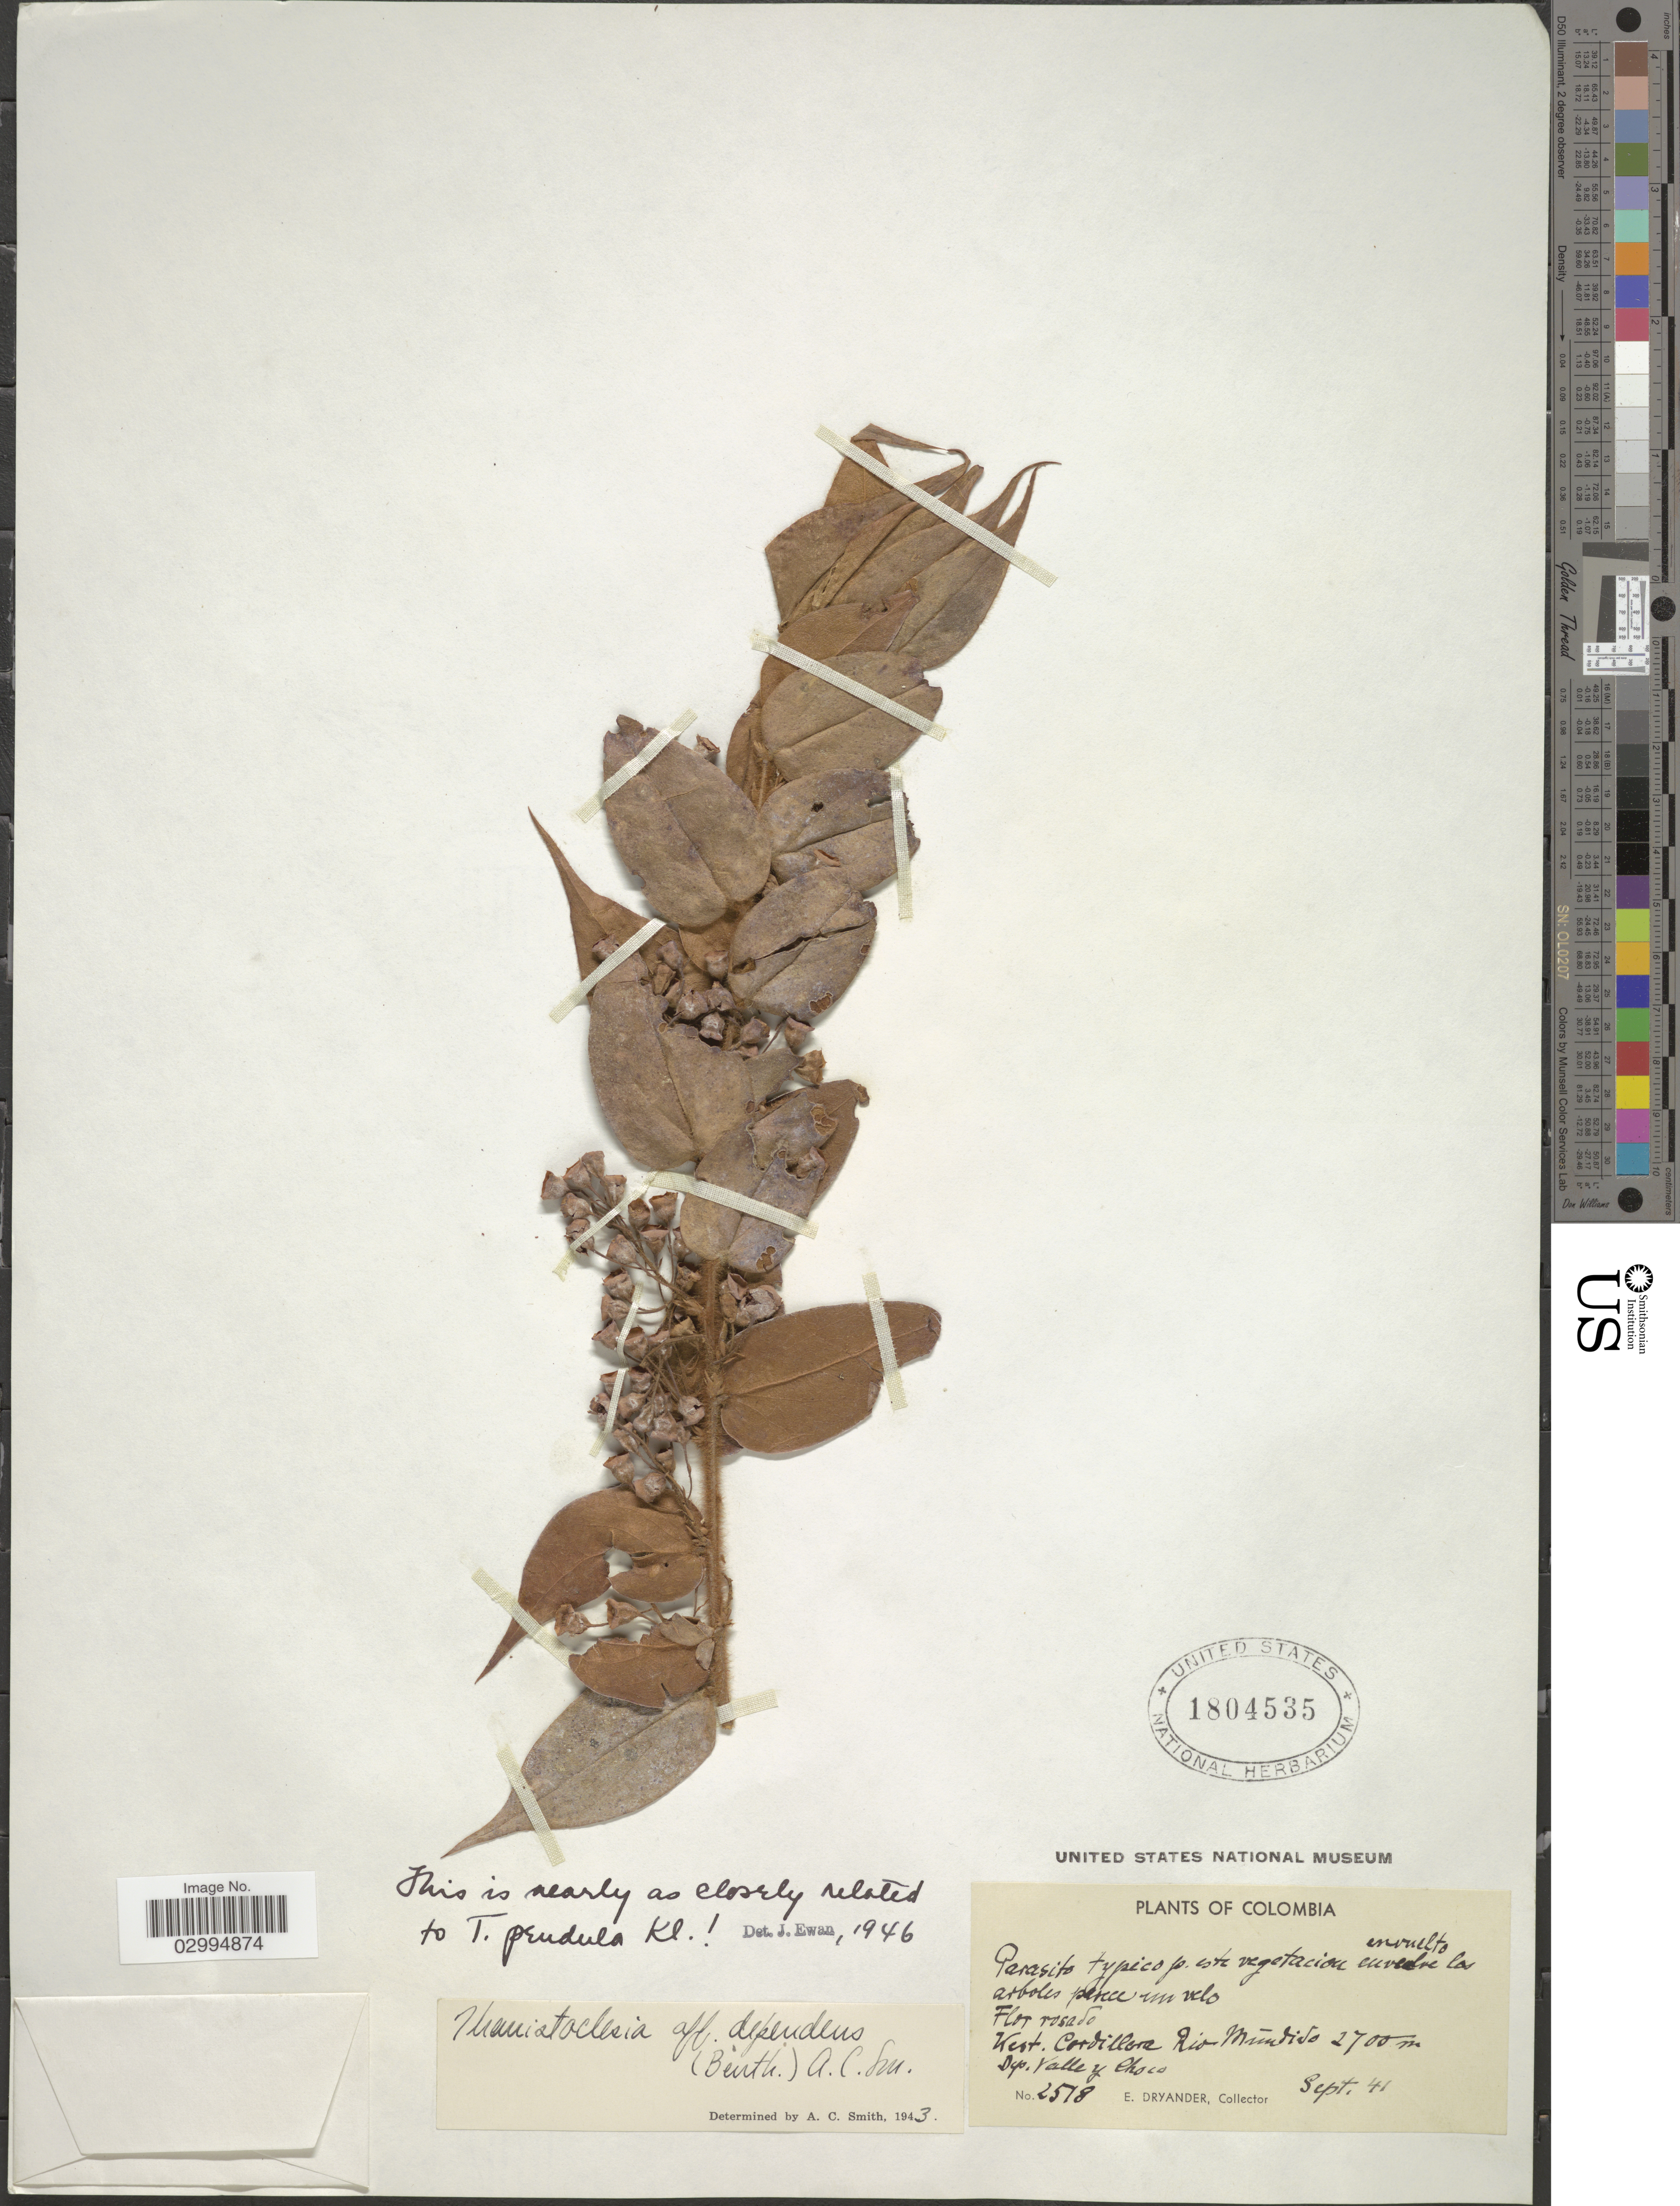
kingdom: Plantae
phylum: Tracheophyta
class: Magnoliopsida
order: Ericales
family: Ericaceae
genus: Themistoclesia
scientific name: Themistoclesia dependens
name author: (Benth.) A.C. Sm.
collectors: E. Dryander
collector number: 2518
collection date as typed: Transcribed d/m/y: /9/41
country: Colombia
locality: West. Cordillera Rio Mundido, Dep. Valle y Choco.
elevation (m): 2700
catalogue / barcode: US 1804535